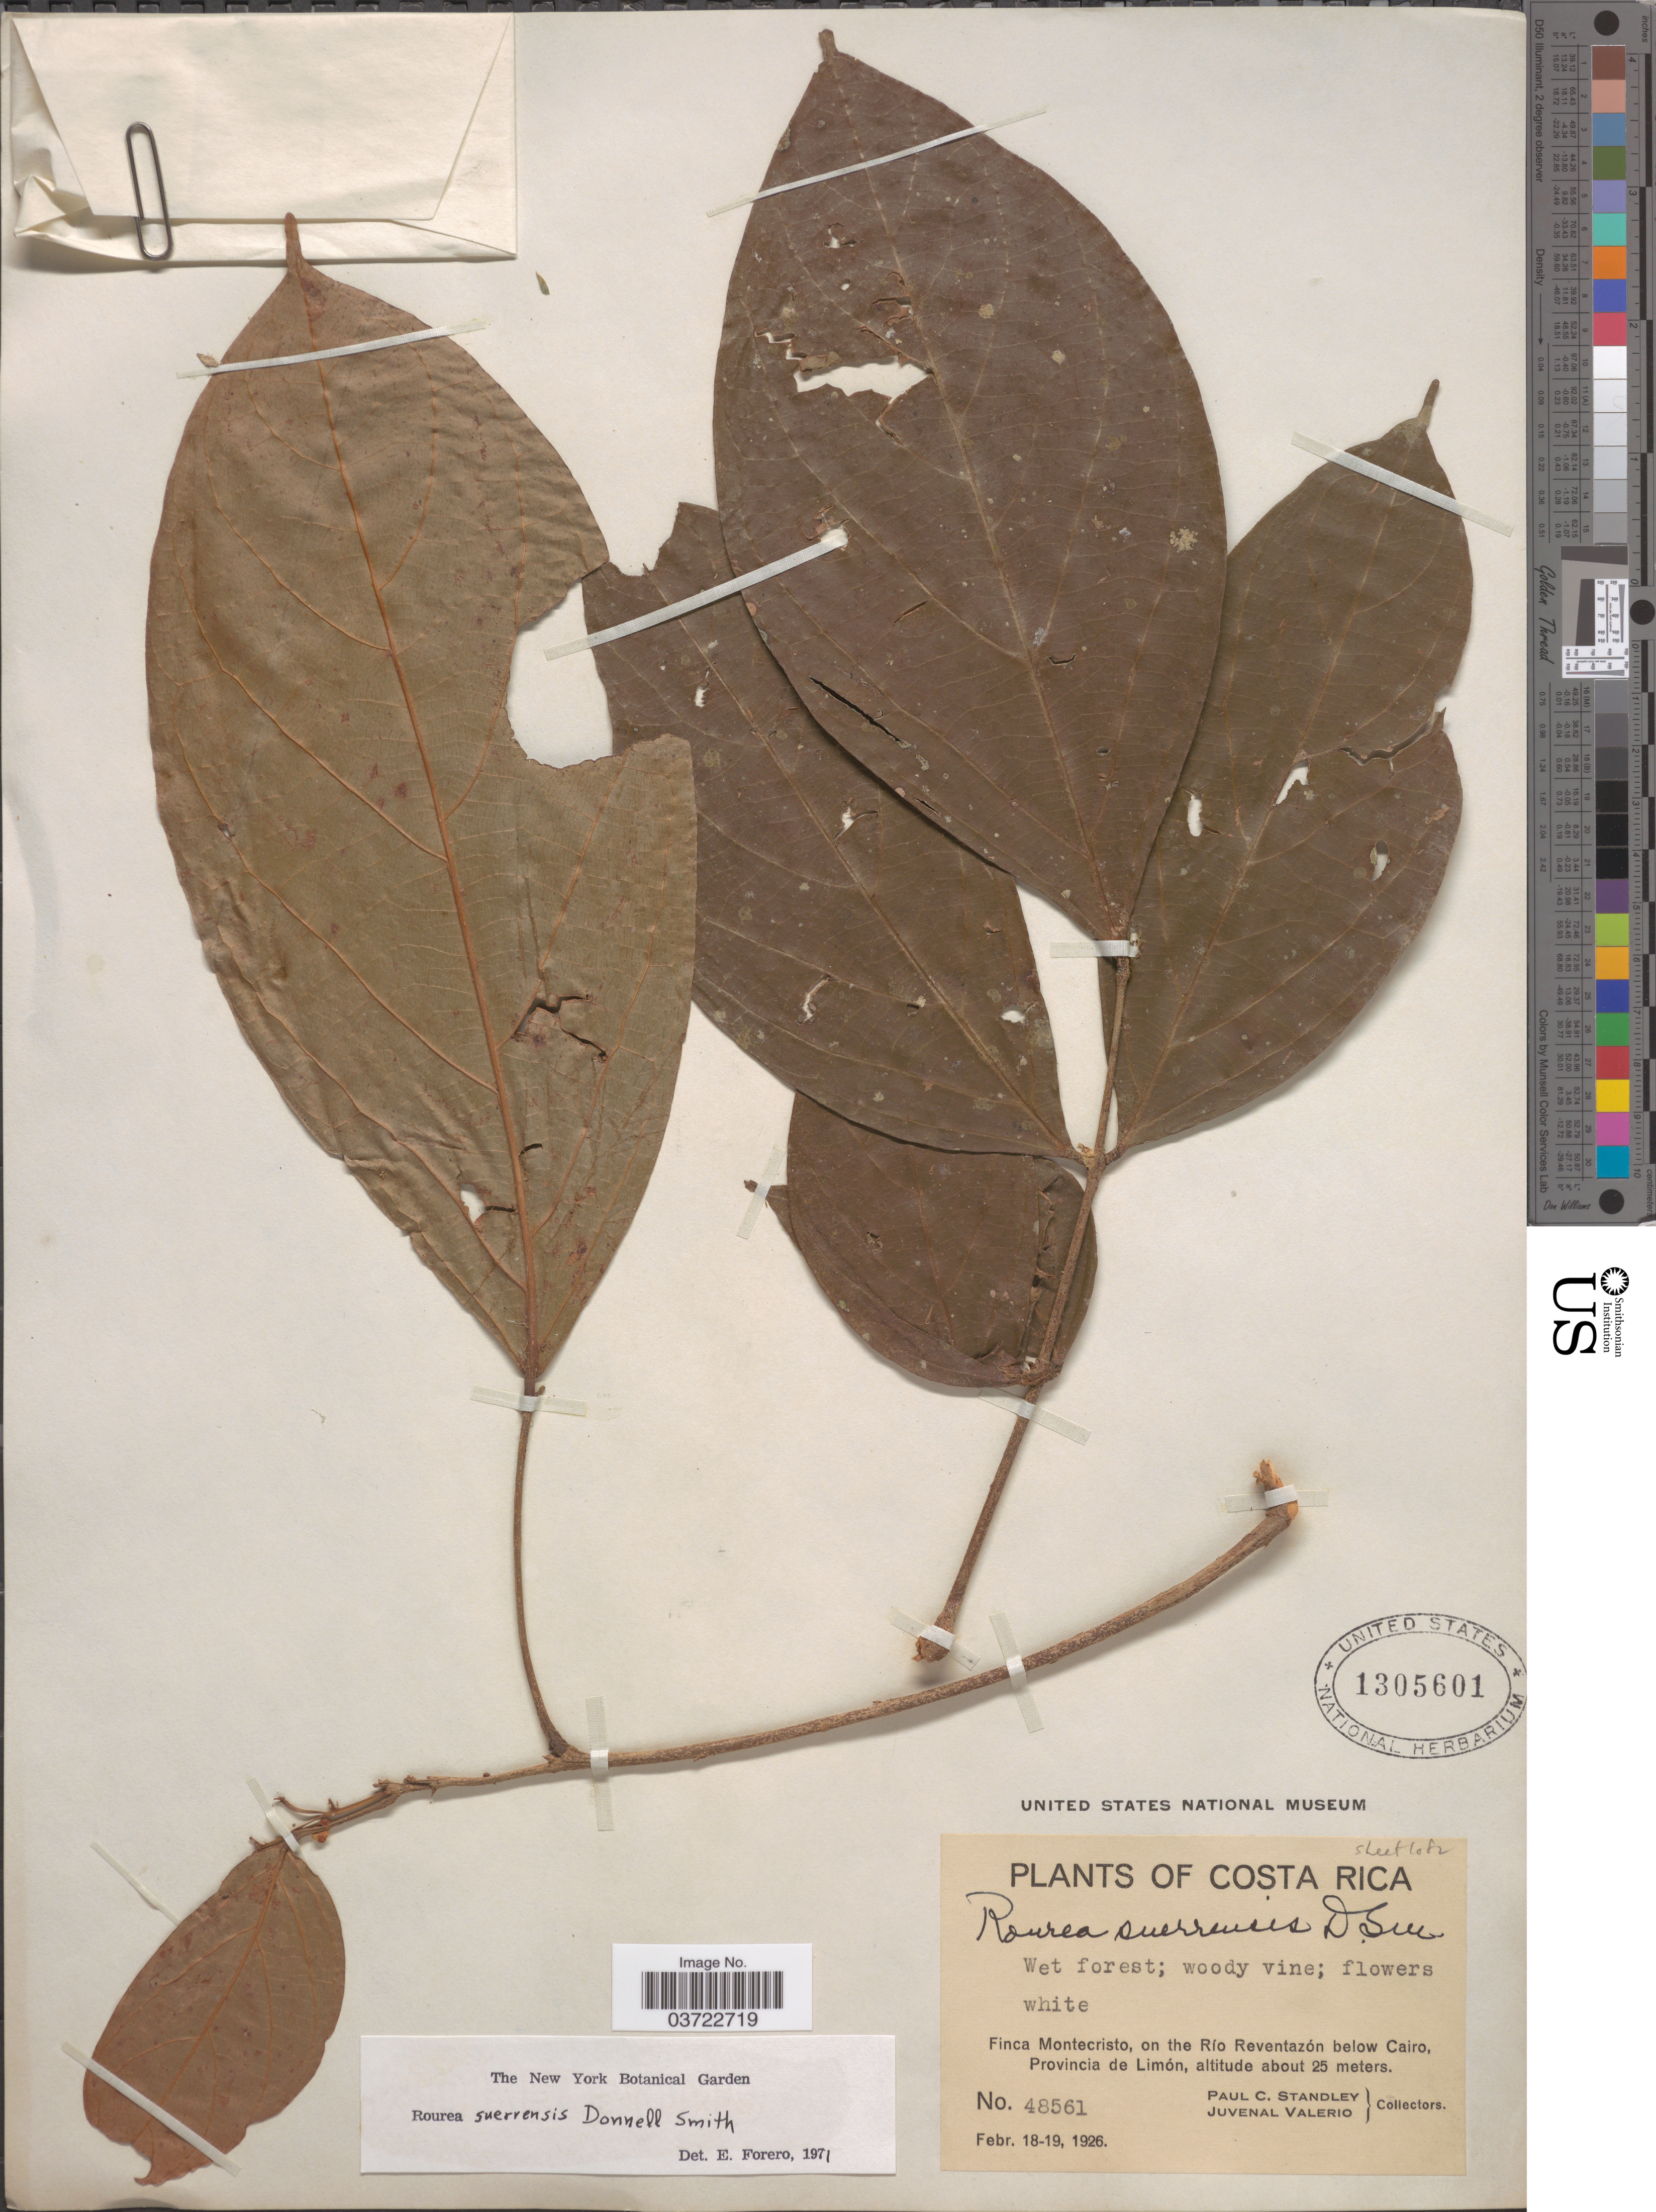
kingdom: Plantae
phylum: Tracheophyta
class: Magnoliopsida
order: Oxalidales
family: Connaraceae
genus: Rourea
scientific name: Rourea suerrensis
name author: Donn. Sm.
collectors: P. C. Standley & J. Valerio R.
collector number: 48561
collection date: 1926-02-18/1926-02-19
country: Costa Rica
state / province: Limón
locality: Finca Montecristo, on the Río Reventazón below Cairo.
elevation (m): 25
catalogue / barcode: US 1305601